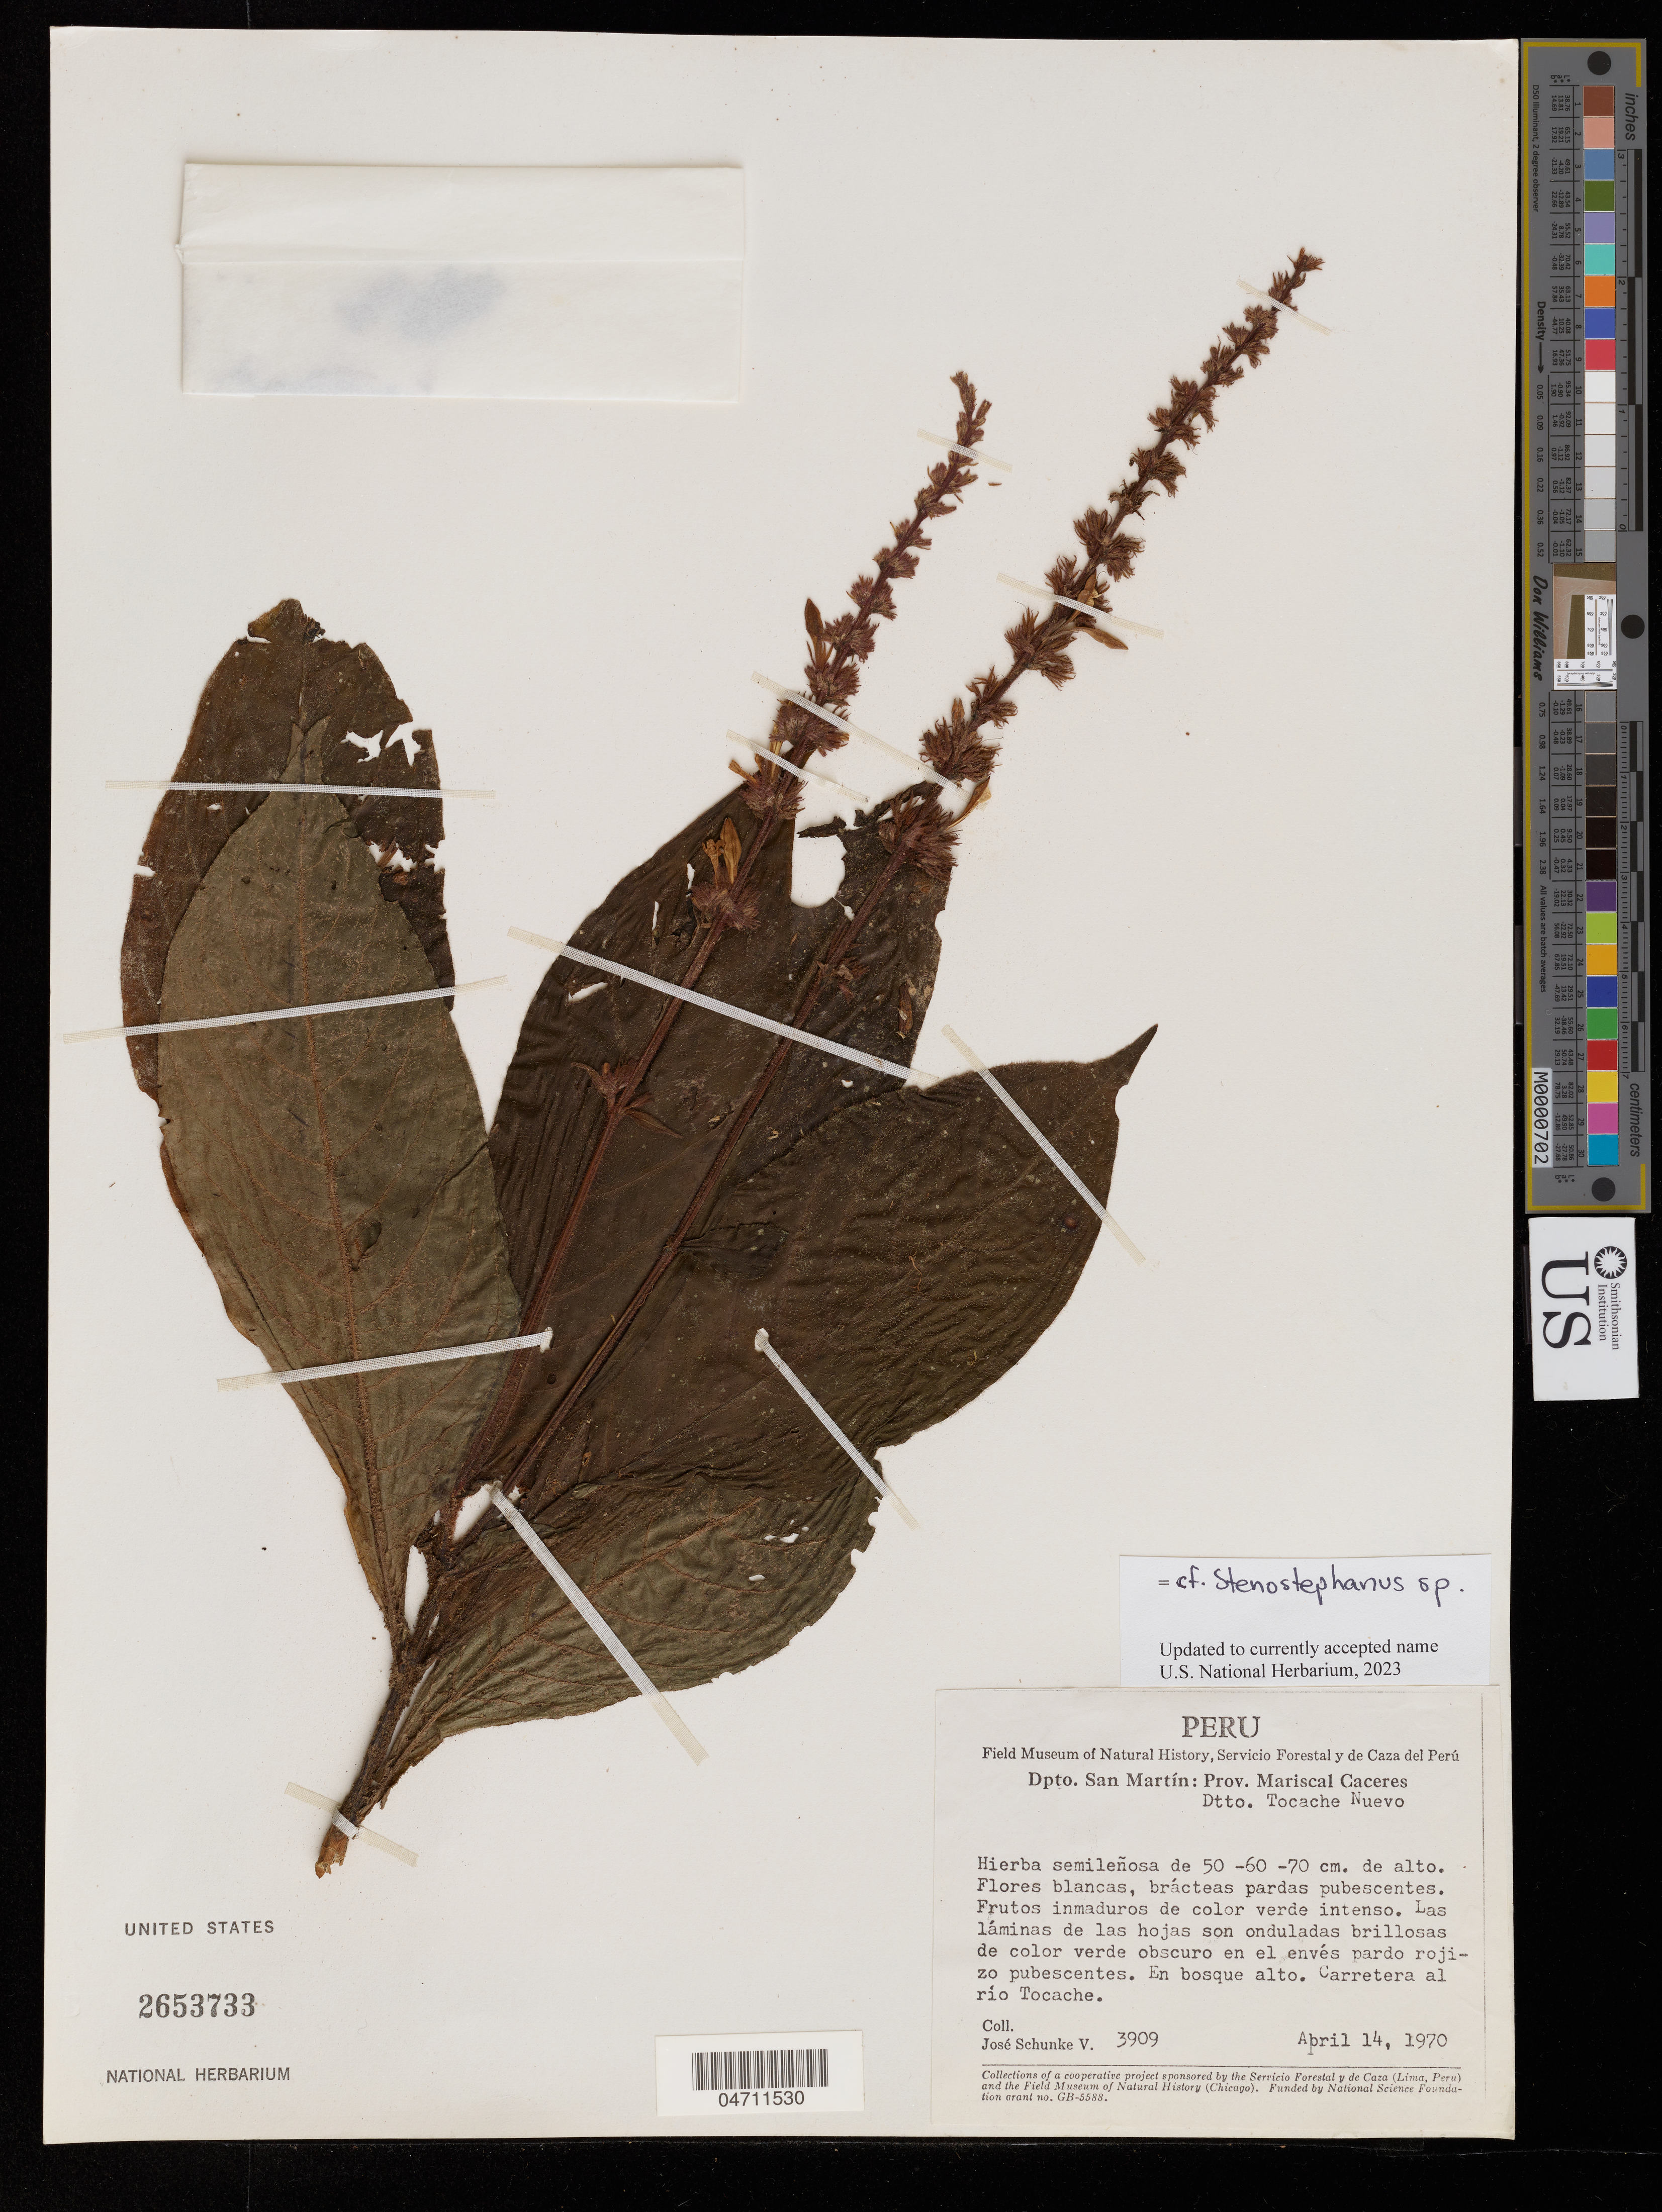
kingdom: Plantae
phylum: Tracheophyta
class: Magnoliopsida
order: Lamiales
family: Acanthaceae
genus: Stenostephanus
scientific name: Stenostephanus sp.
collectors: J. Schunke Vigo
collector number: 3909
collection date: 1970-04-14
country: Peru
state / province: San Martín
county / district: Mariscal Cáceres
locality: Dtto. Tocache Nuevo, Carretera al rio Tocache.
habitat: En bosque alto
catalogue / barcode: US 2653733